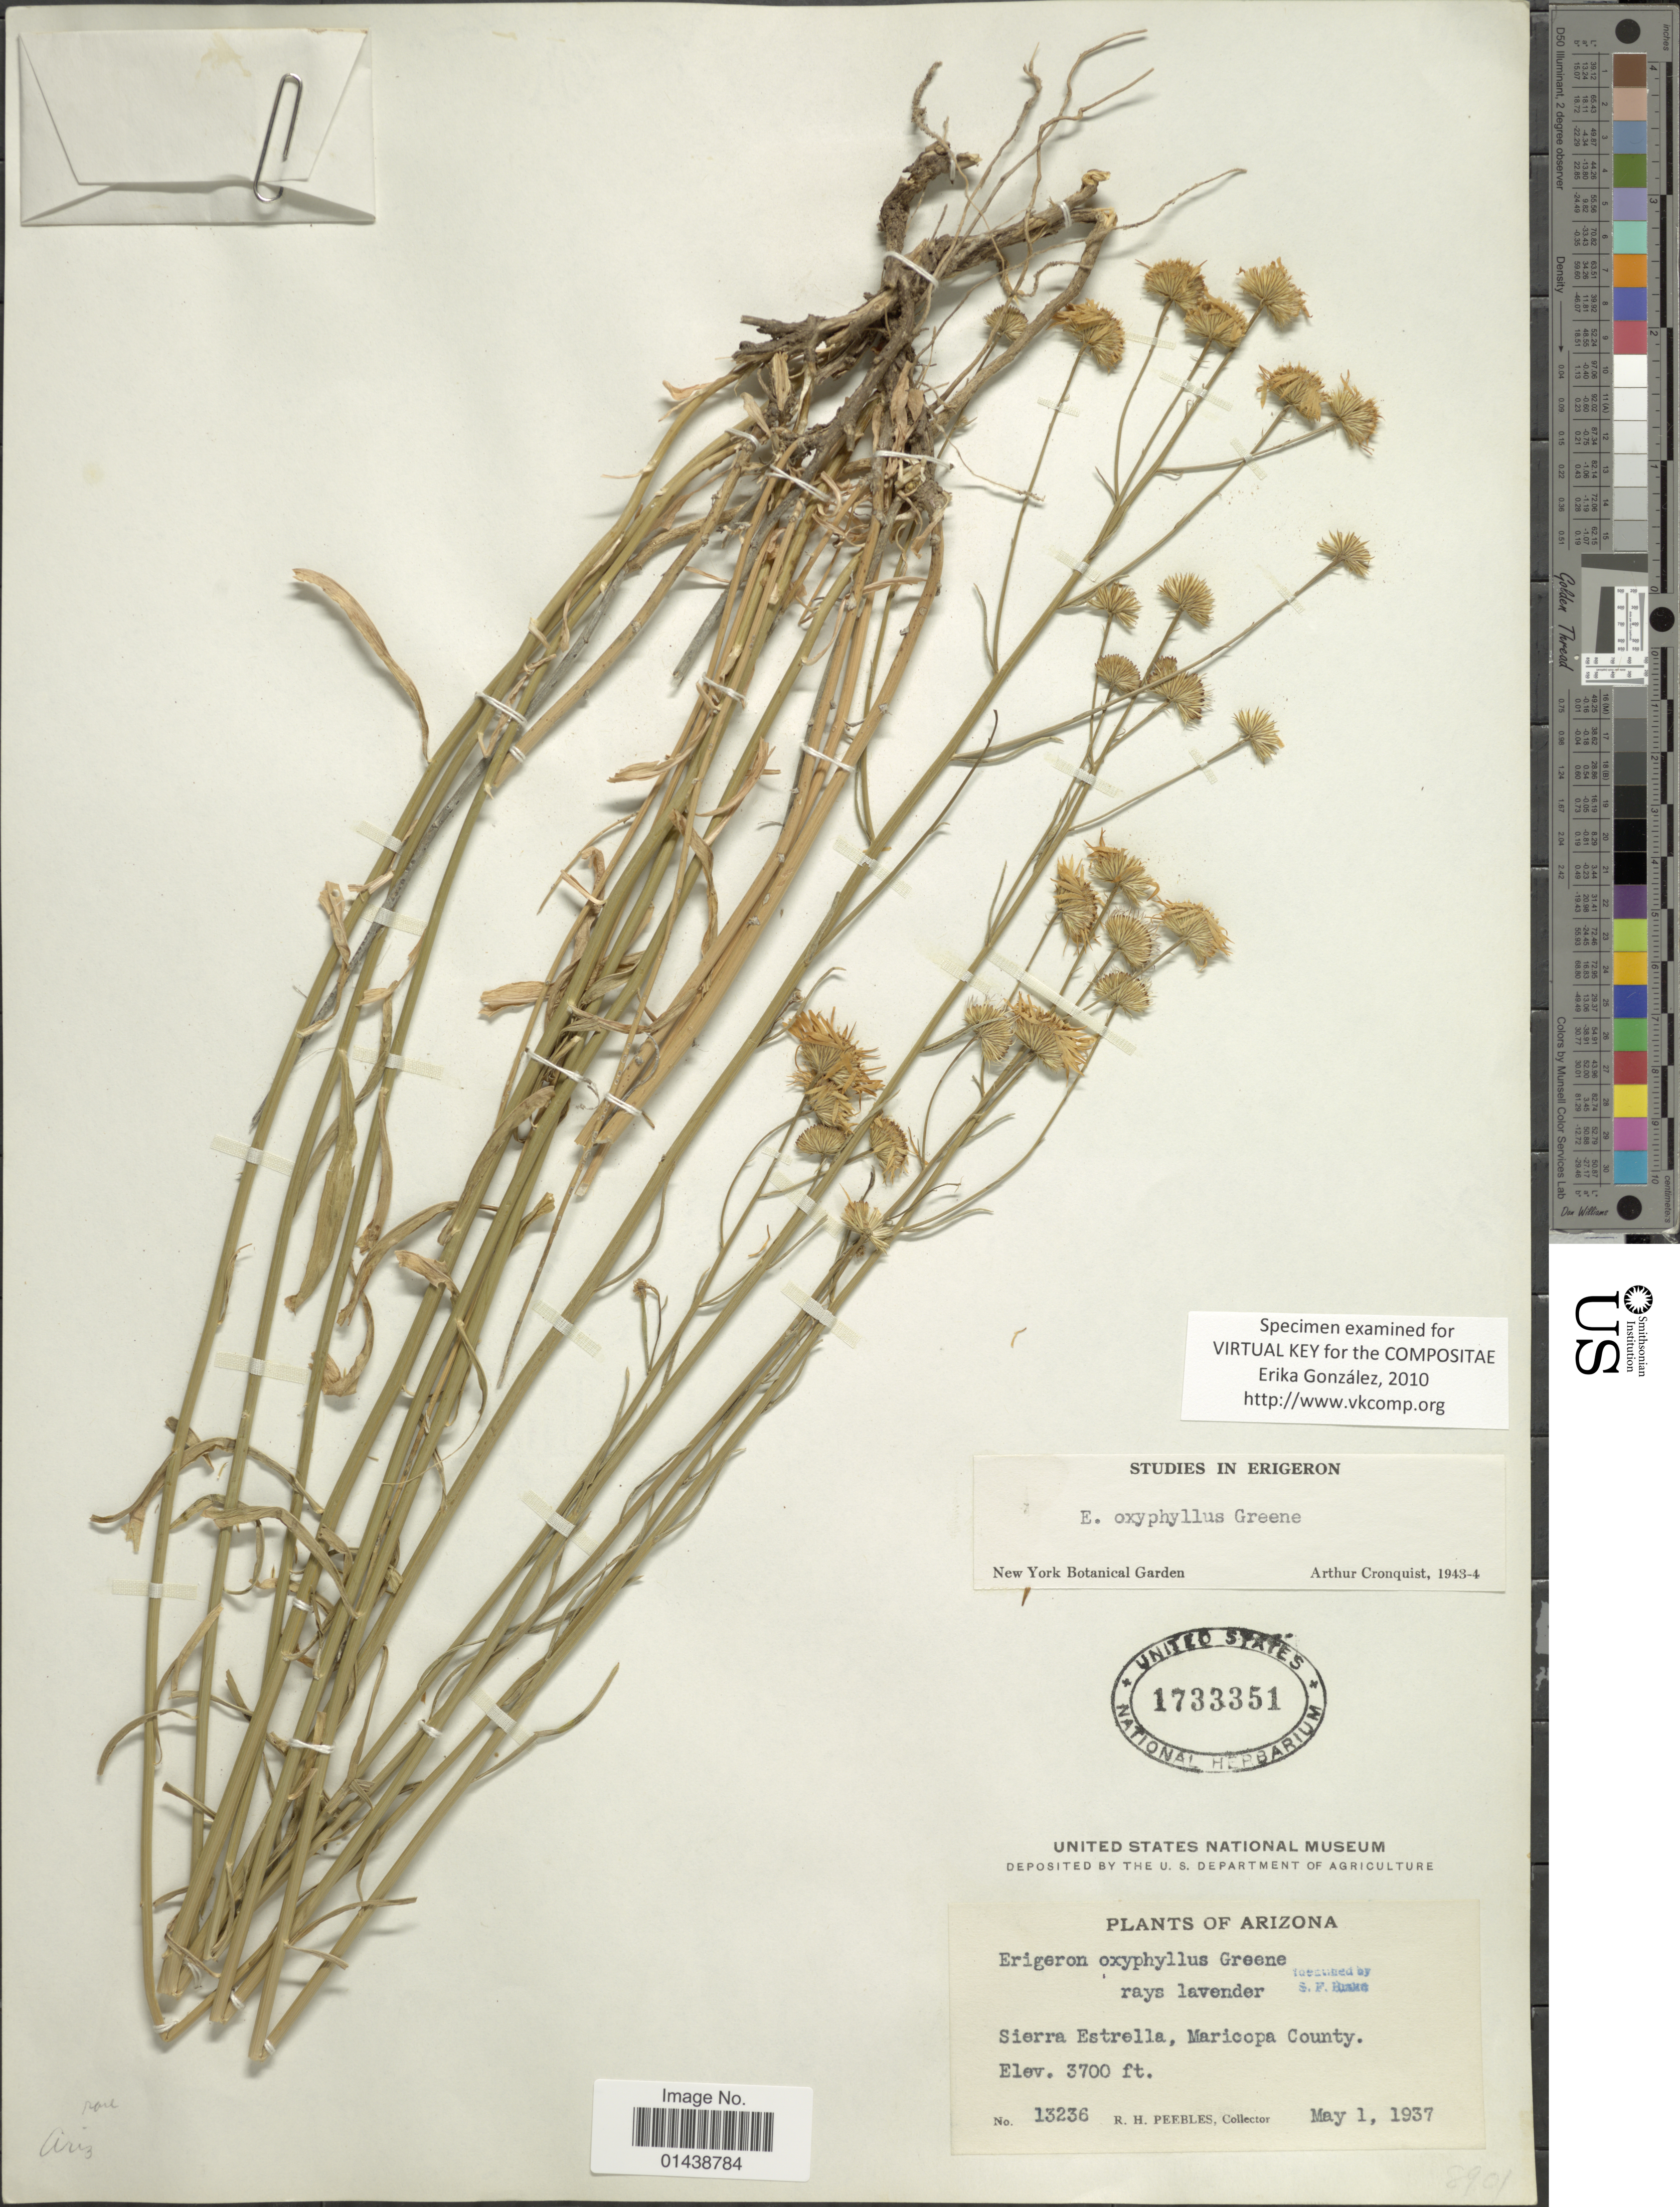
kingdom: Plantae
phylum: Tracheophyta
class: Magnoliopsida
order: Asterales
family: Asteraceae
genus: Erigeron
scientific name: Erigeron oxyphyllus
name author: Greene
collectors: R. H. Peebles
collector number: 13236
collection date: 1937-05-01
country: United States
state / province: Arizona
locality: Sierra Estrella, Maricopa County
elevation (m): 1128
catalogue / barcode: US 1733351